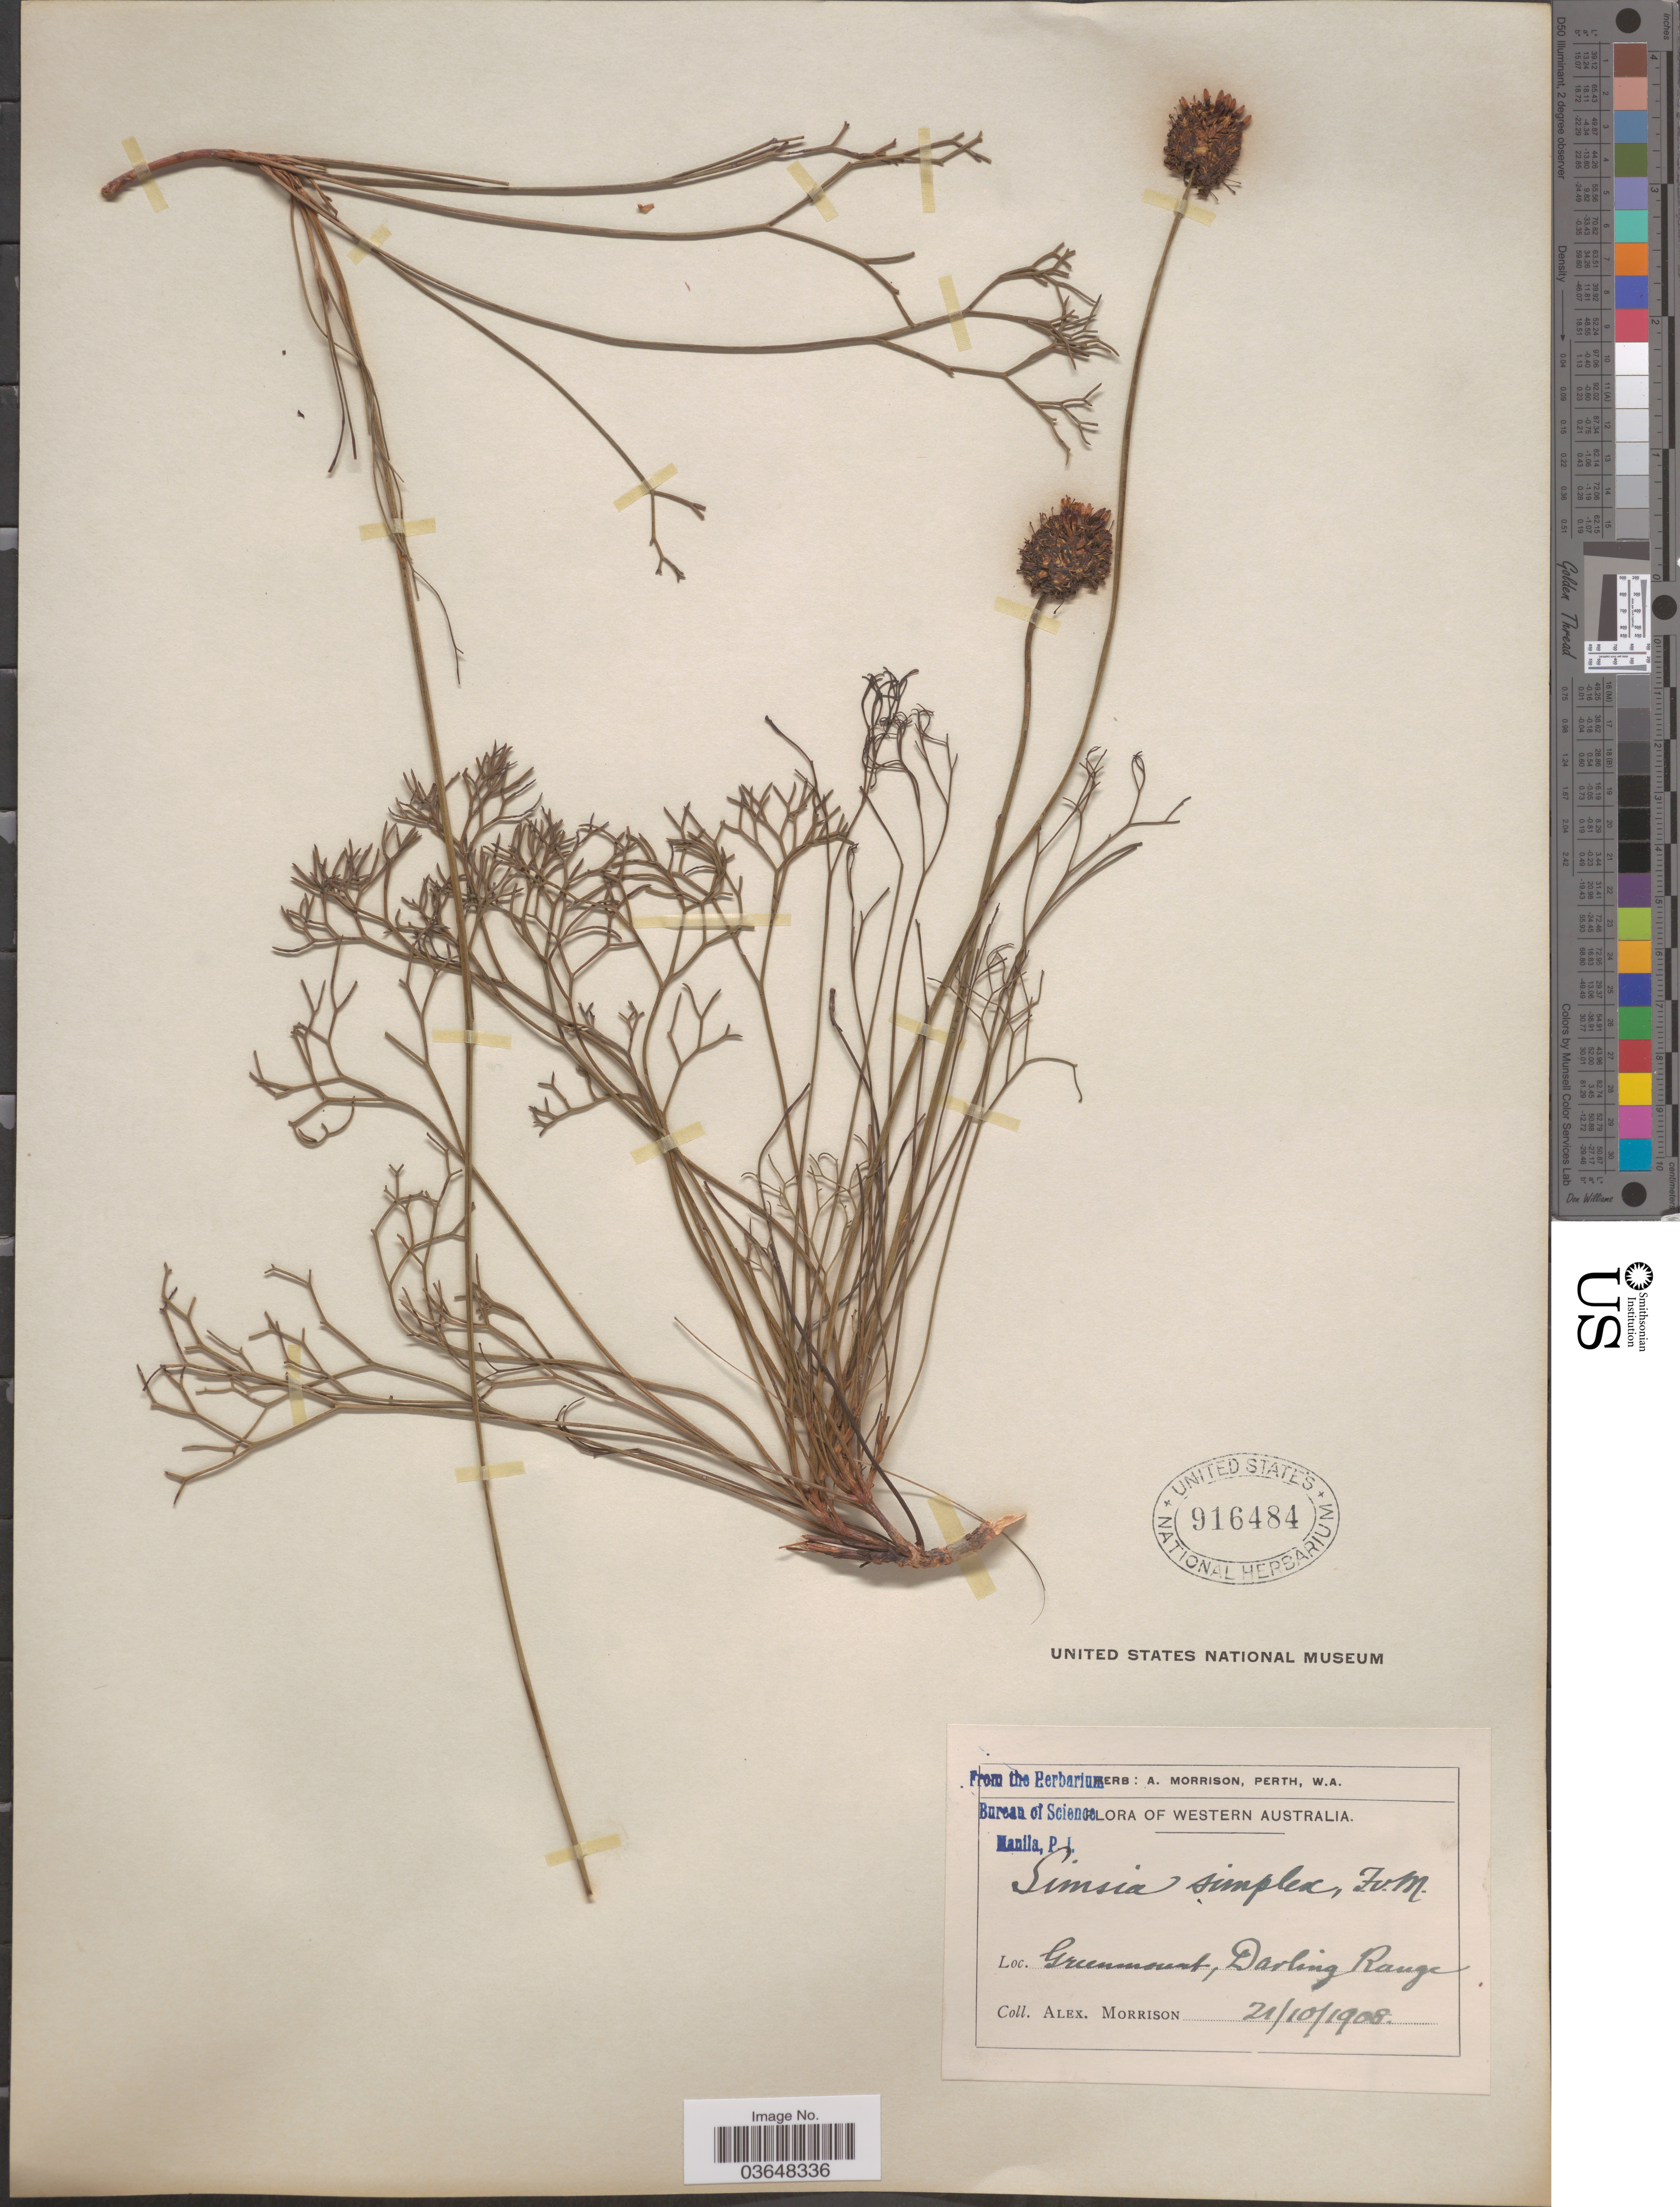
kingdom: Plantae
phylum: Tracheophyta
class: Magnoliopsida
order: Proteales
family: Proteaceae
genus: Stirlingia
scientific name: Stirlingia simplex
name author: Lindl.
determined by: Strong, Mark T., (BOT), Smithsonian Institution - National Museum of Natural History (UNITED STATES)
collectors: A. Morrison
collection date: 1908-10-21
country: Australia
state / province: Western Australia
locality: Greenmount, Darling Range.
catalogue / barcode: US 916484